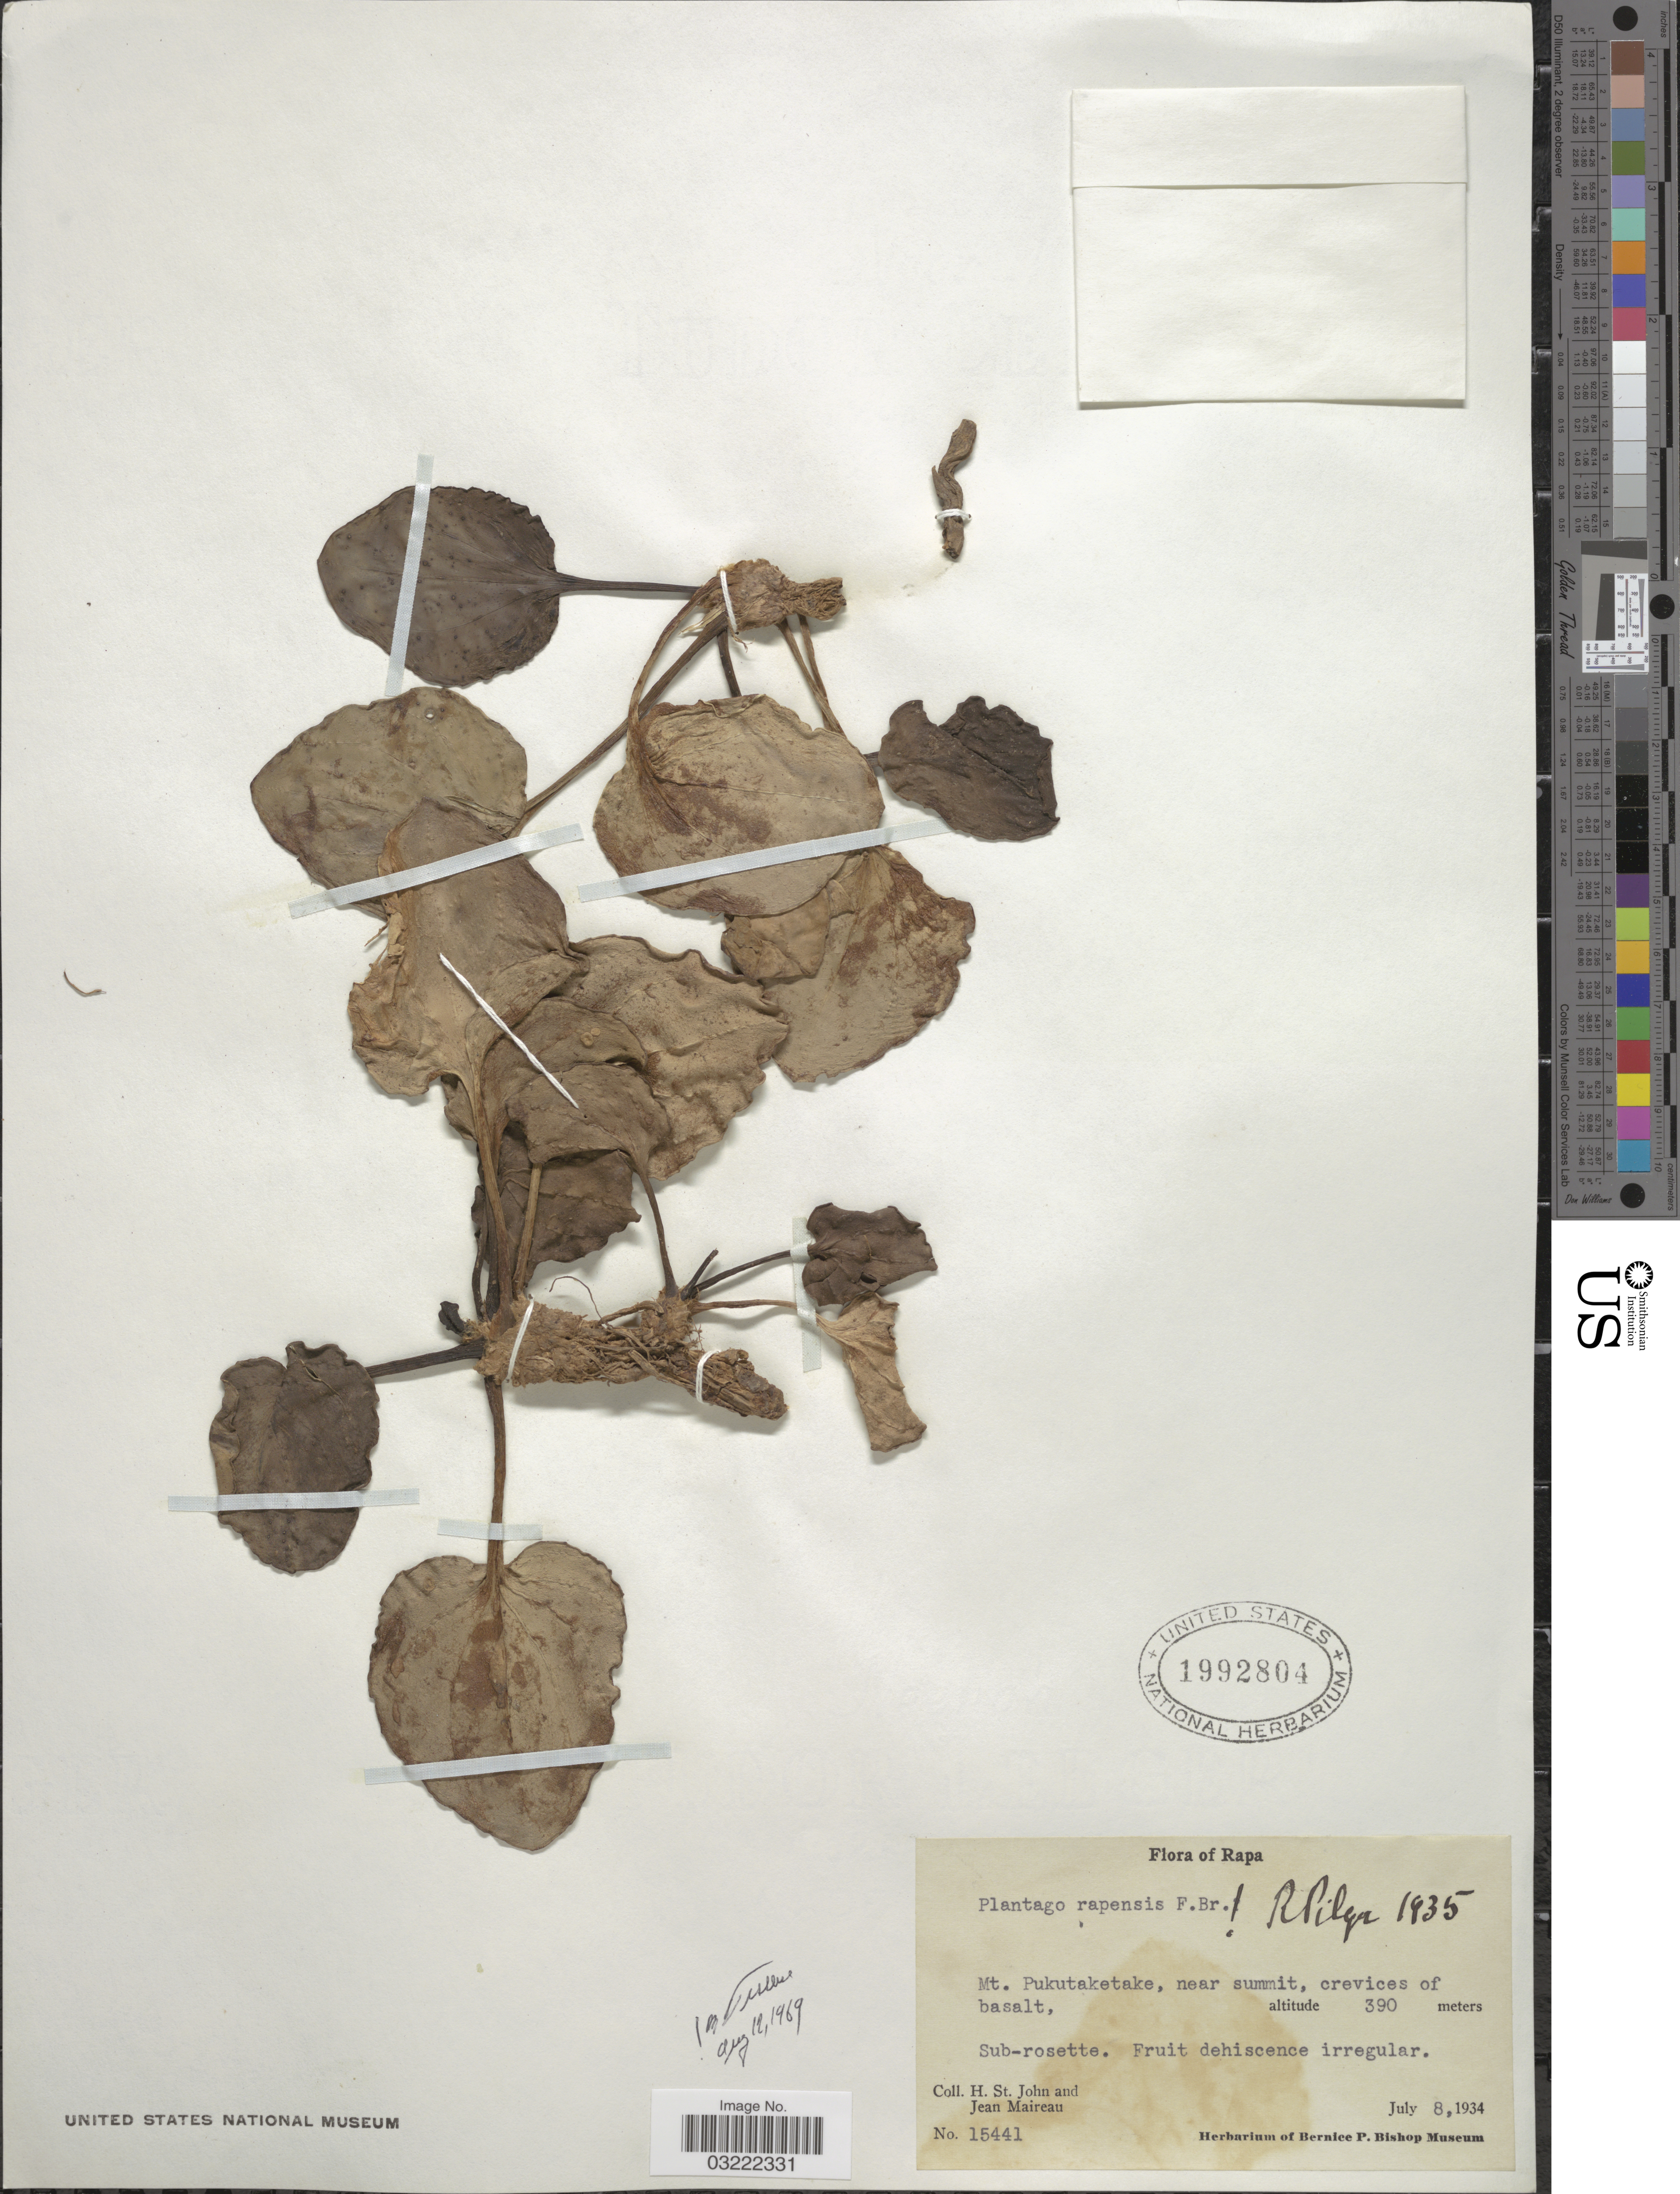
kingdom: Plantae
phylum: Tracheophyta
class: Magnoliopsida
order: Lamiales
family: Plantaginaceae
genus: Plantago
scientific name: Plantago rapensis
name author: F. Br.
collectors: H. St. John & J. Maireau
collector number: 15441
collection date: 1934-07-08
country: French Polynesia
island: Rapa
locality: Rapa, Mt. Pukutaketake, near summit, crevices of basalt.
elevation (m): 390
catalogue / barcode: US 1992804